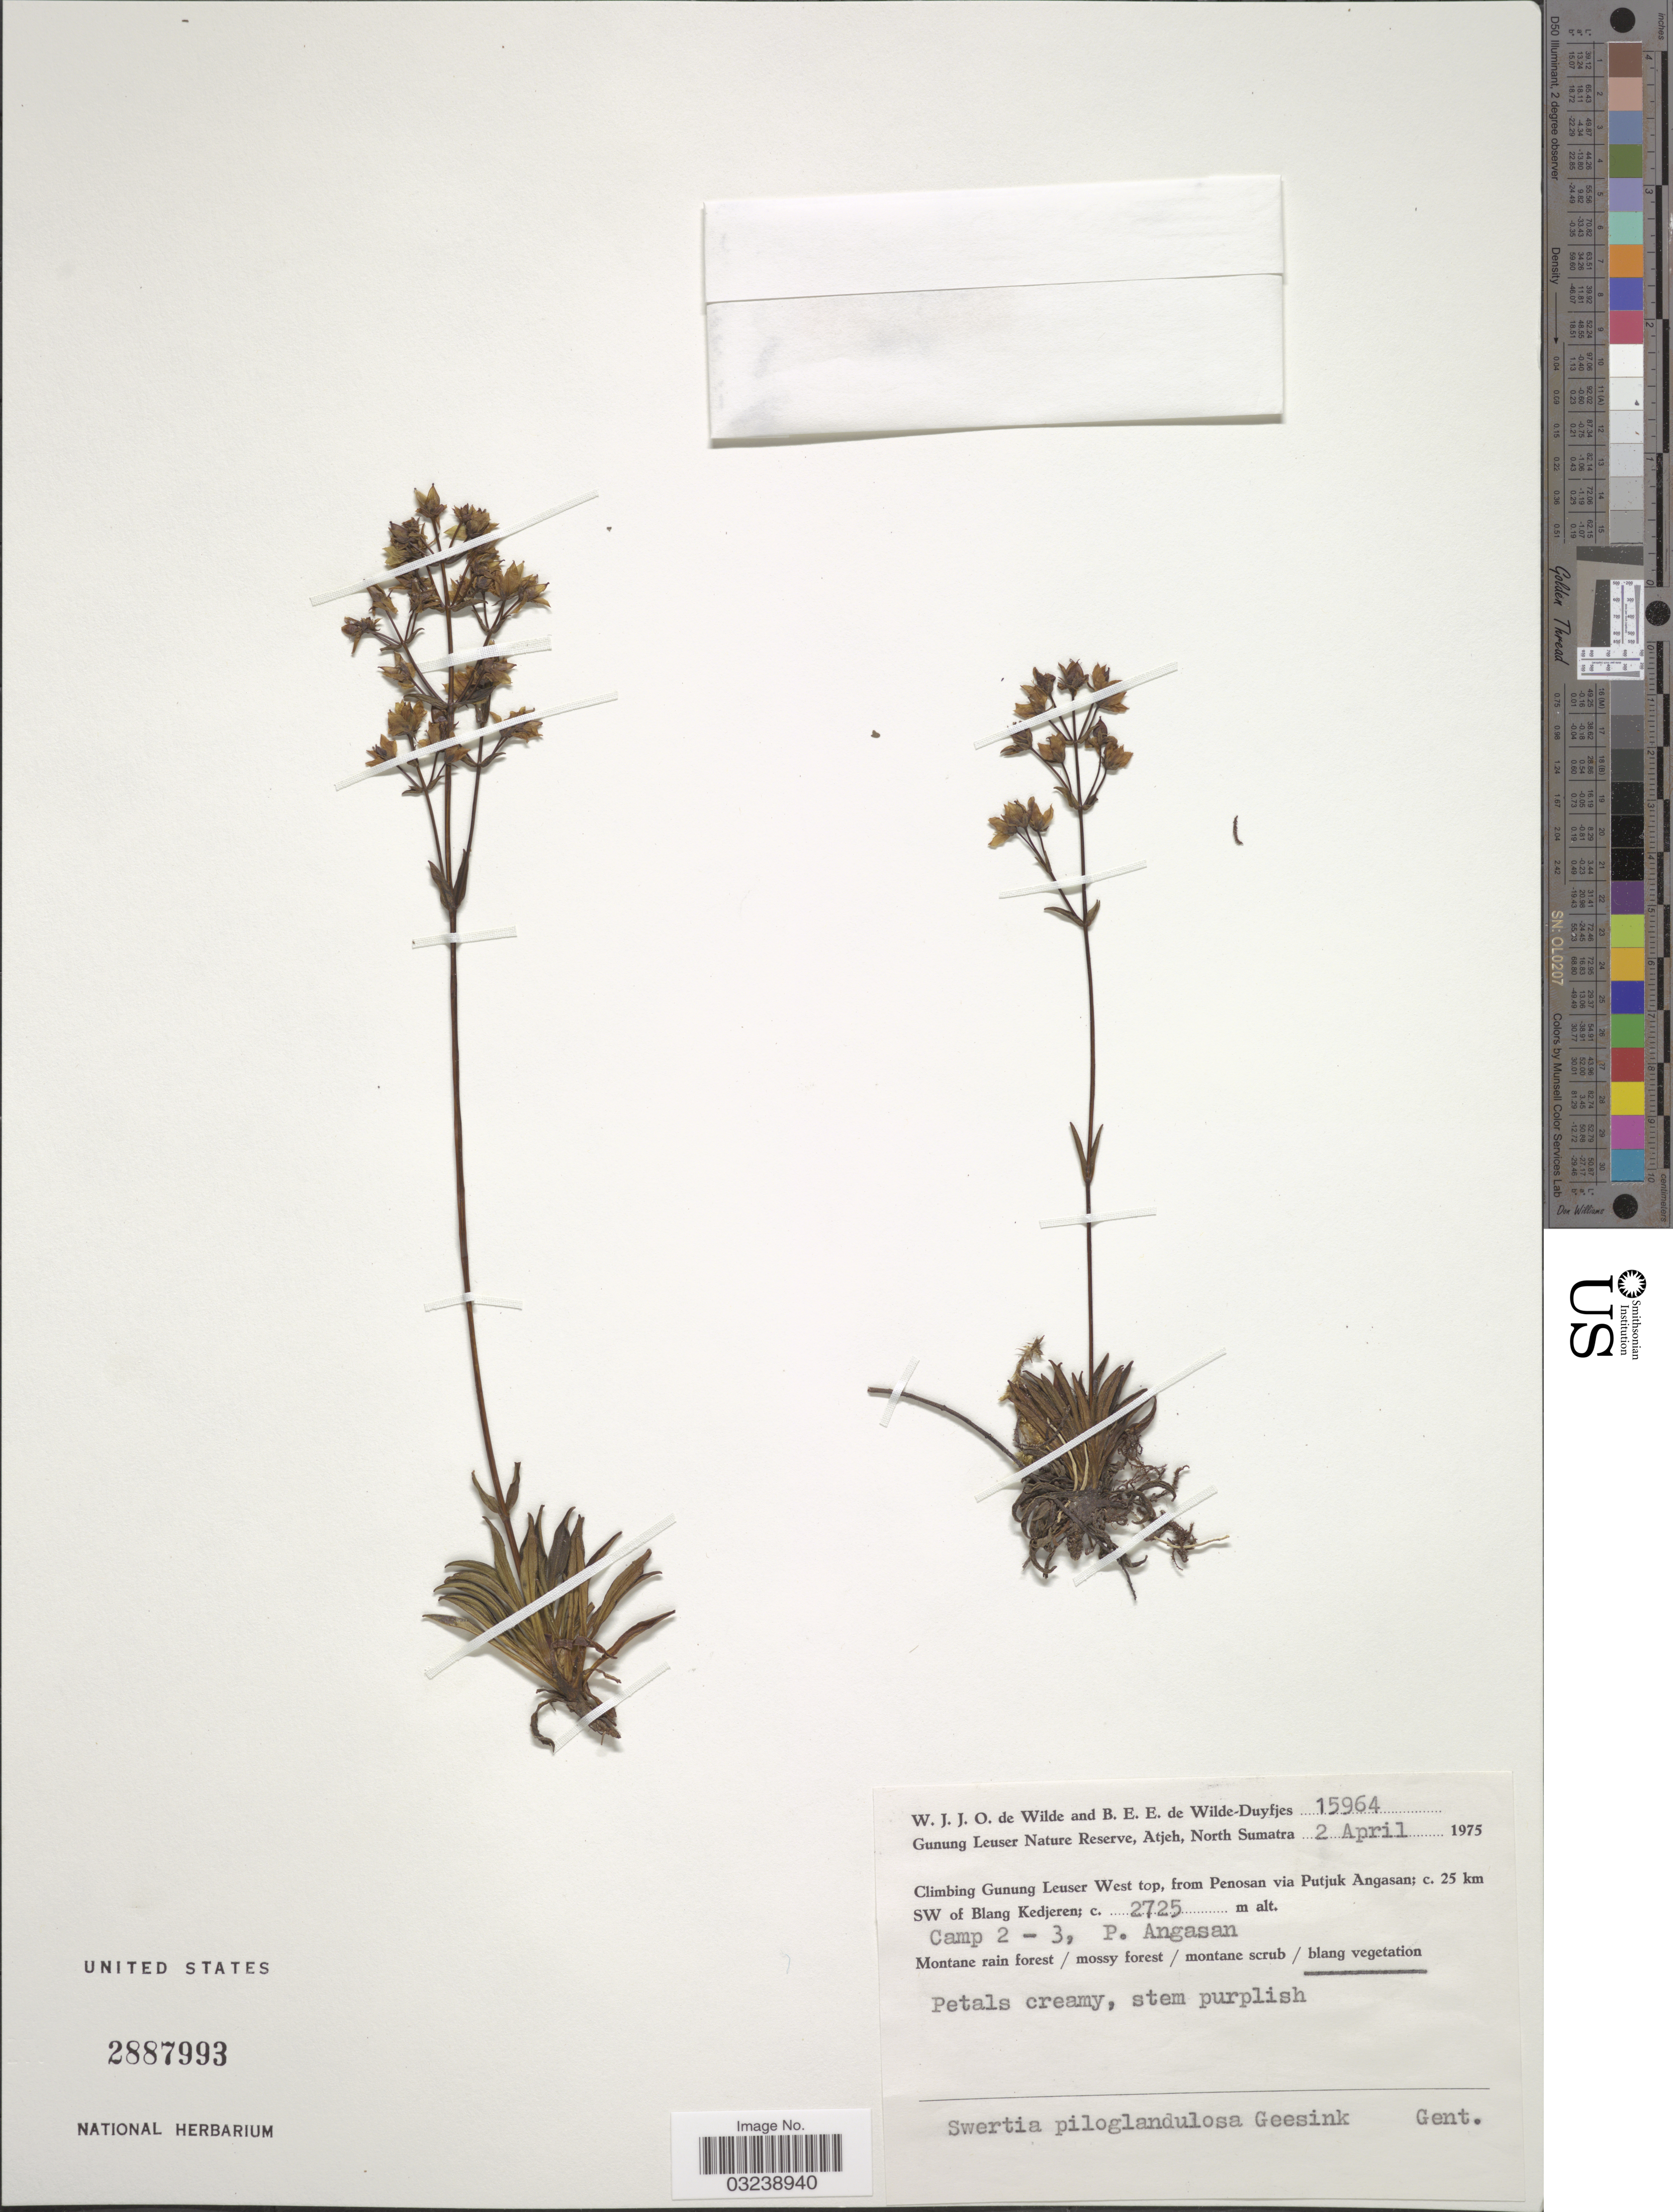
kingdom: Plantae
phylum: Tracheophyta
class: Magnoliopsida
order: Gentianales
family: Gentianaceae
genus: Swertia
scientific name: Swertia piloglandulosa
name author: R. Geesink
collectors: W. J. de Wilde & B. E. de Wilde-Duyfjes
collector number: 15964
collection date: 1975-04-02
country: Indonesia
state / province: Sumatra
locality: Gunung Leuser Nature Reserve, Atjeh, North Sumatra. Climbing Gunung Leuser West top, from Penosan via Putjuk Angasan; c. 25 km SW of Blang Kedjeren. Camp 2 - 3, P. Angasan.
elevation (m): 2725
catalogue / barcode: US 2887993